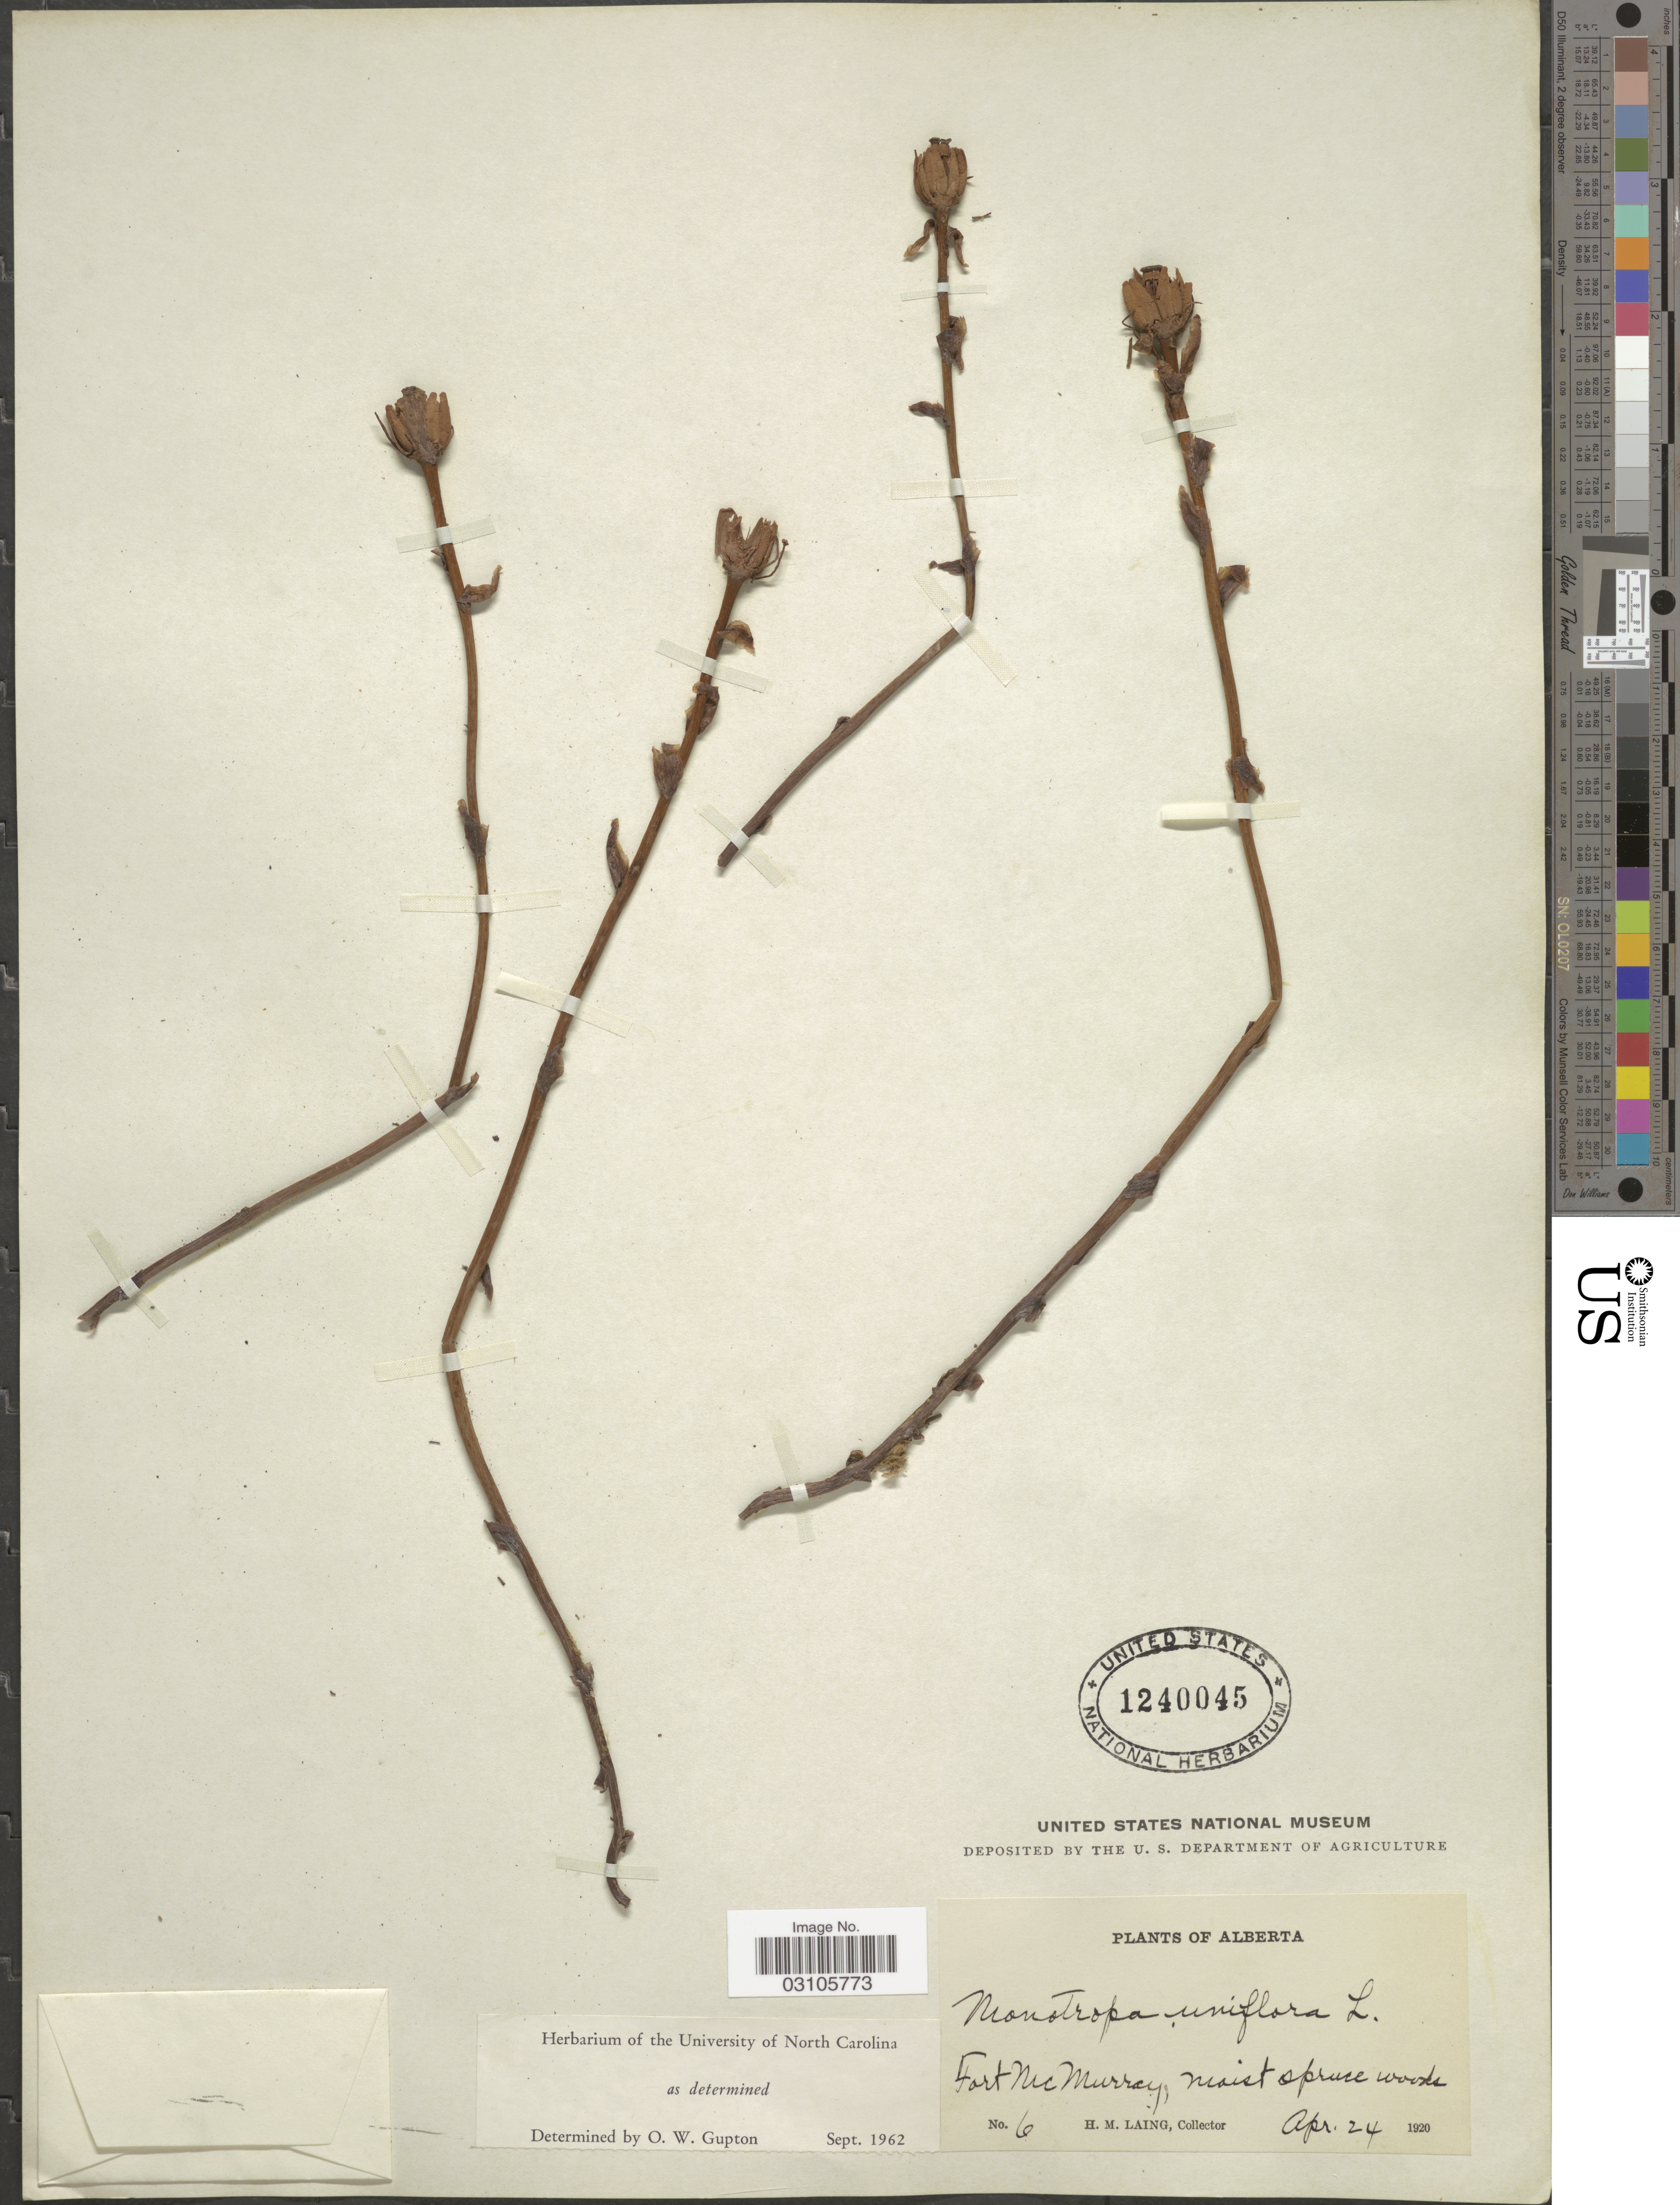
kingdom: Plantae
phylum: Tracheophyta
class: Magnoliopsida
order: Ericales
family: Ericaceae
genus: Monotropa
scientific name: Monotropa uniflora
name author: L.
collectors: H. Laing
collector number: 6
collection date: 1920-06-24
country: Canada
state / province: Alberta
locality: Fort McMurray.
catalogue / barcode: US 1240045